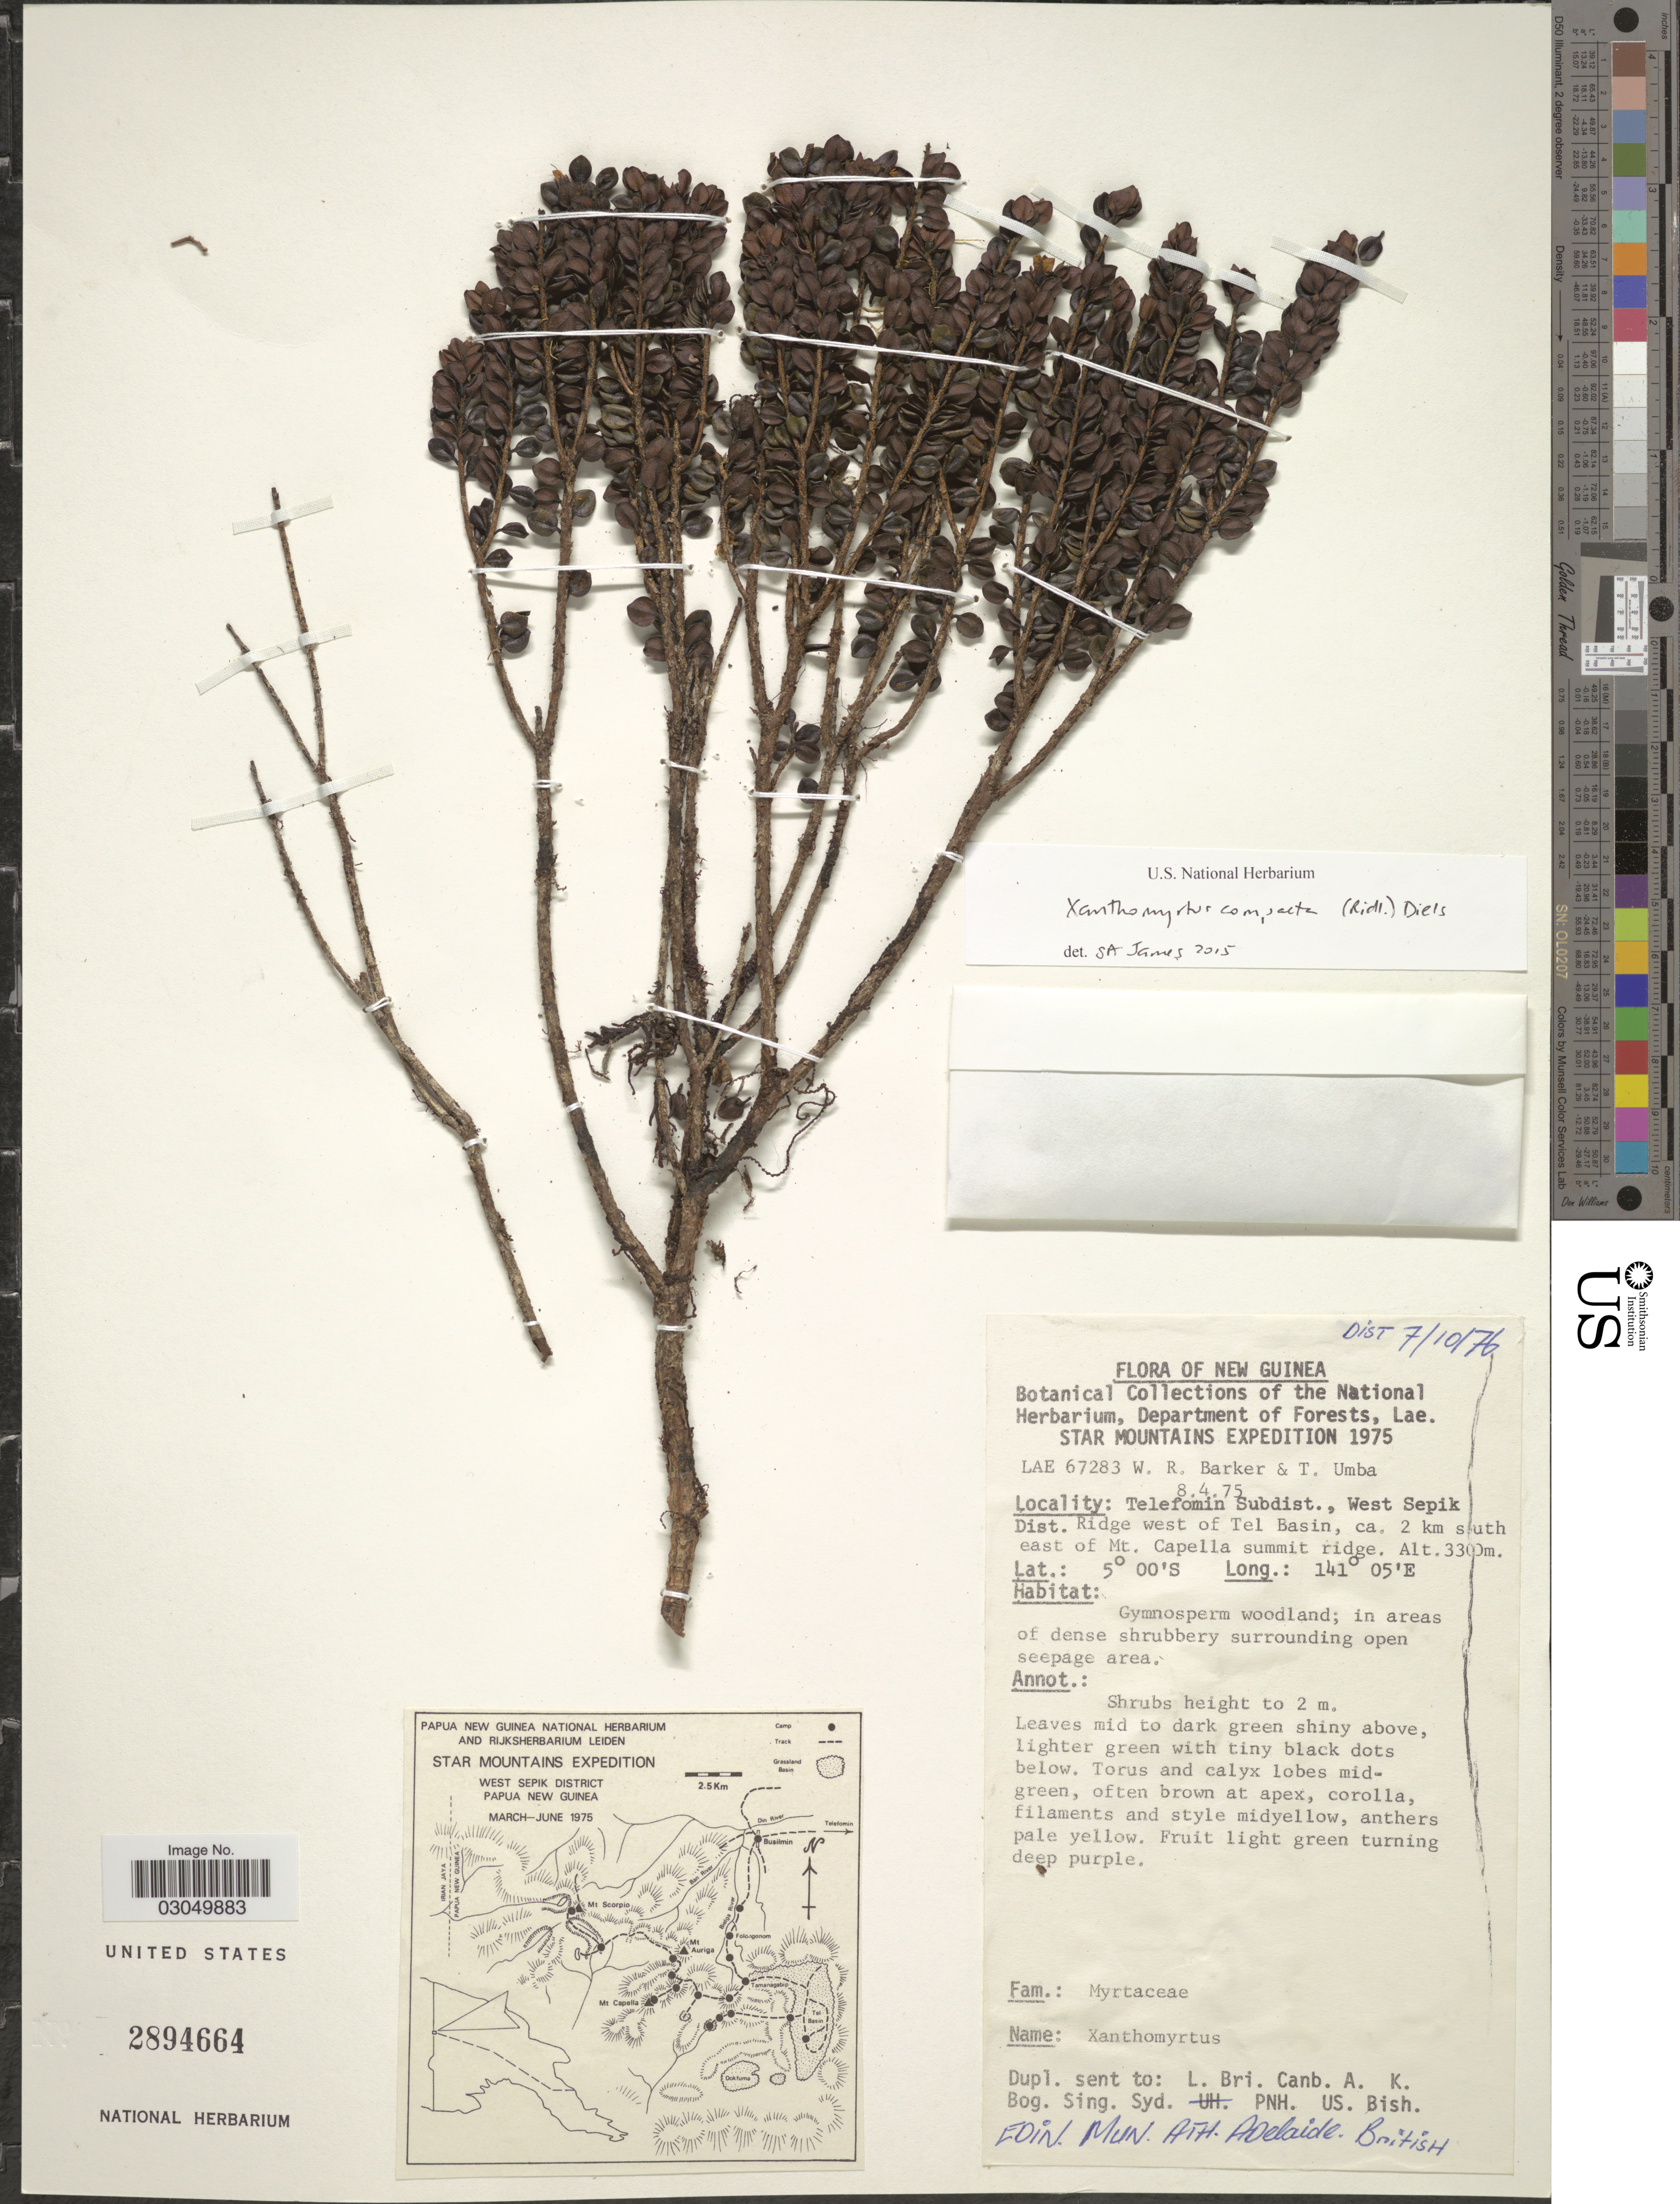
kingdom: Plantae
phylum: Tracheophyta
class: Magnoliopsida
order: Myrtales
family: Myrtaceae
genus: Xanthomyrtus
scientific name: Xanthomyrtus compacta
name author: (Ridl.) Diels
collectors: W. R. Barker & T. Umba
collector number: LAE 67283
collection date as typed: Transcribed d/m/y: 8/4/75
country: Papua New Guinea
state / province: Sandaun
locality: New Guinea. Star Mountains. Telefomin Subdist., West Sepik Dist. Ridge west of Tel Basin, ca. 2 km south east of Mt. Capella summit ridge.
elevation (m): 3300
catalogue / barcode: US 2894664